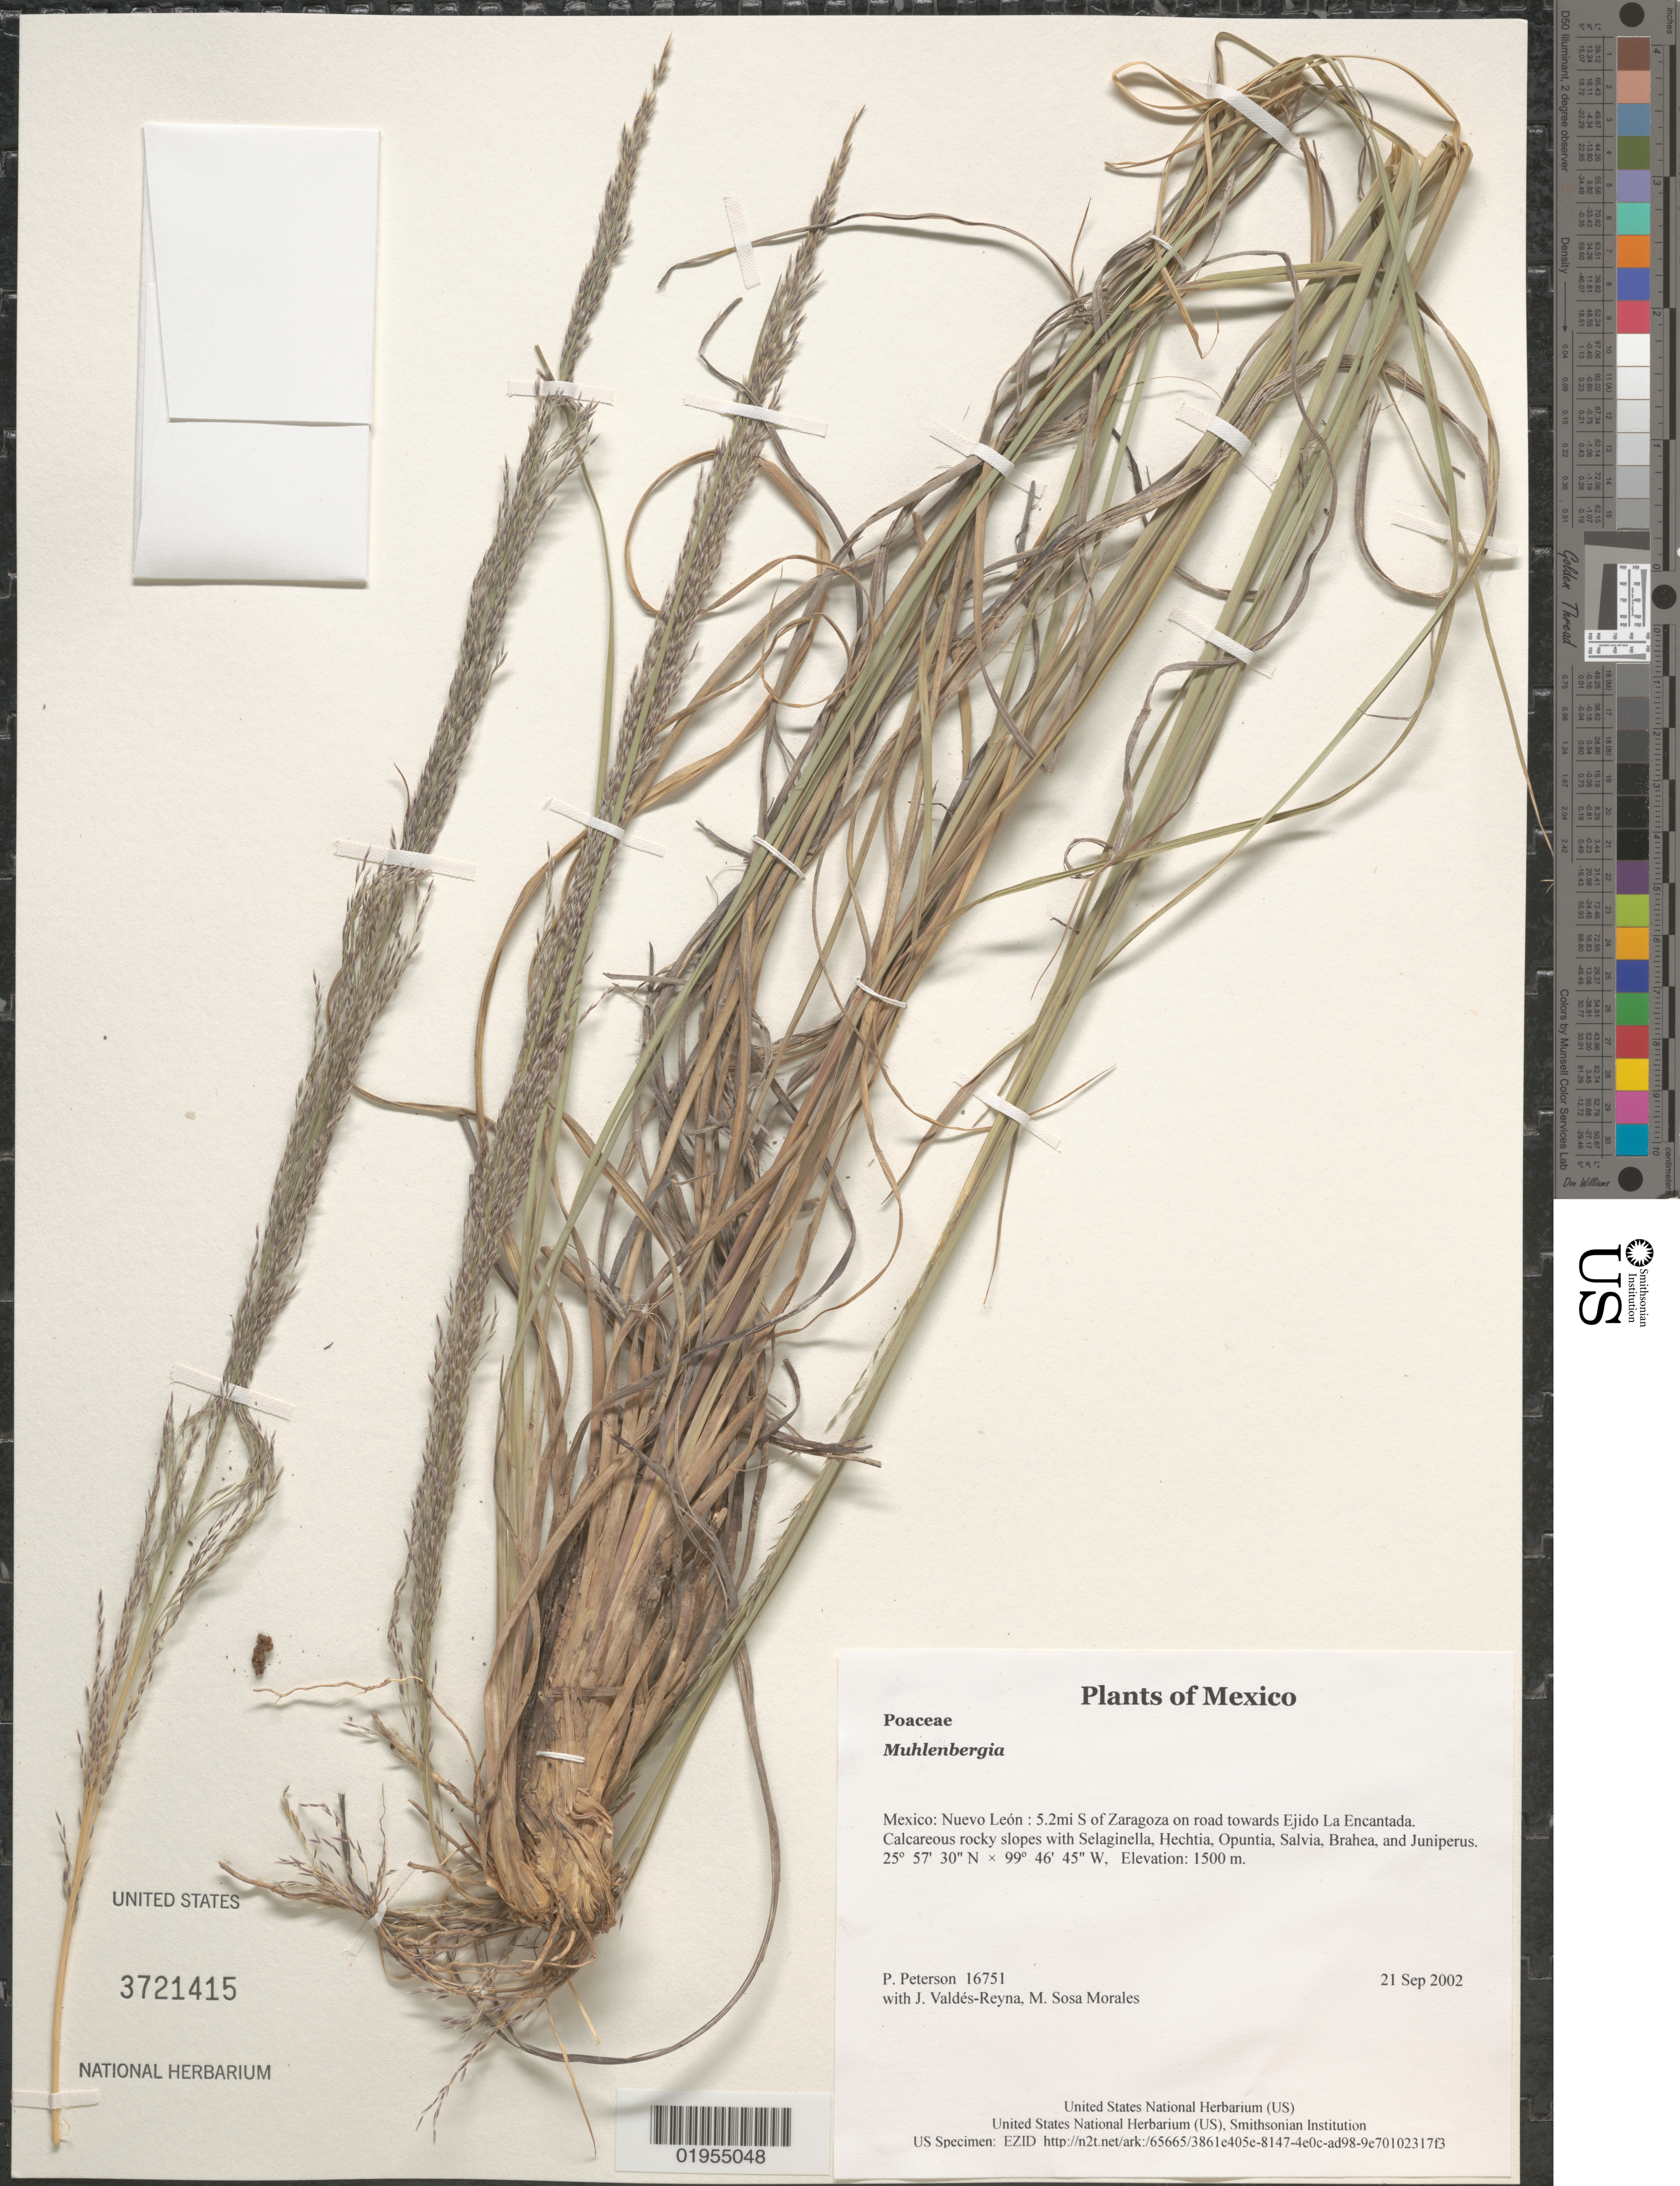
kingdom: Plantae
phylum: Tracheophyta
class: Liliopsida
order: Poales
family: Poaceae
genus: Muhlenbergia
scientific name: Muhlenbergia sp.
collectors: P. M. Peterson, J. Valdés-Reyna & M. Sosa Morales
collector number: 16751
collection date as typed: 21 Sep 2002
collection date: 2002-09-21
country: Mexico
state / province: Nuevo León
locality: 5.2mi S of Zaragoza on road towards Ejido La Encantada. Calcareous rocky slopes with Selaginella, Hechtia, Opuntia, Salvia, Brahea, and Juniperus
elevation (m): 1500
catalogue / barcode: US 3721415